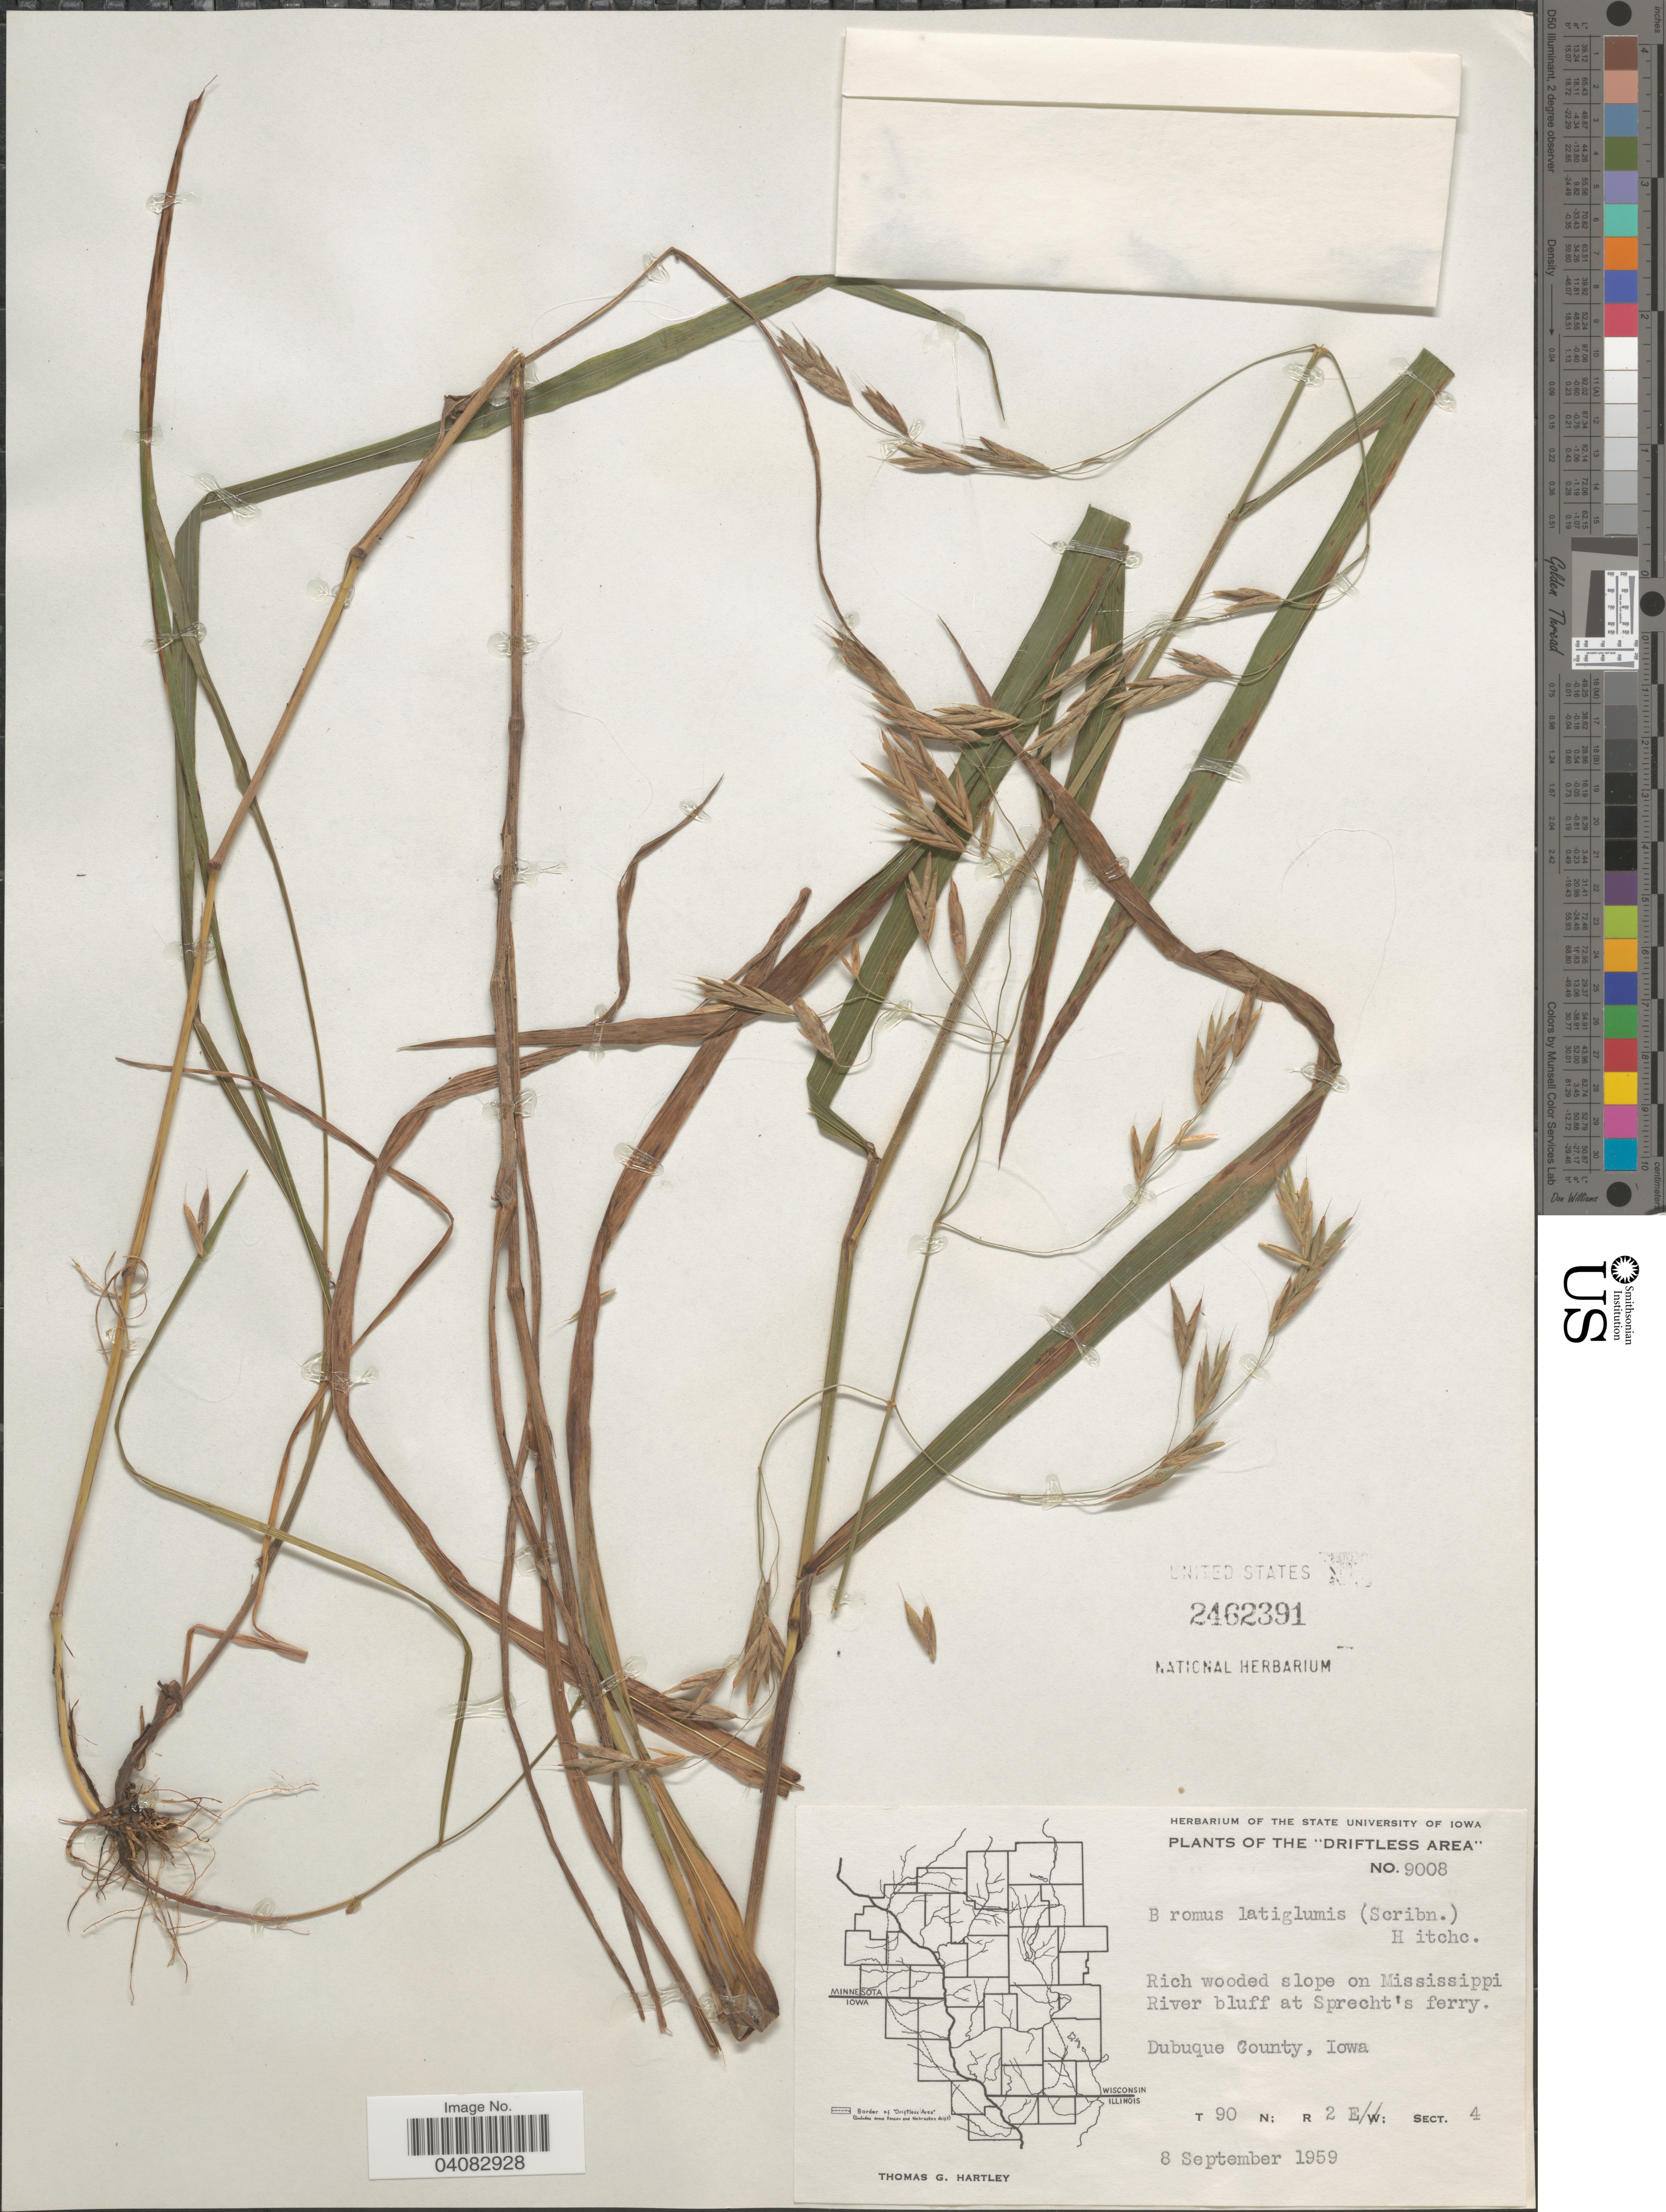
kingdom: Plantae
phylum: Tracheophyta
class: Liliopsida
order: Poales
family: Poaceae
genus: Bromus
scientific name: Bromus latiglumis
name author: (Scribn. ex Shear) Hitchc.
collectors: T. G. Hartley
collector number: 9008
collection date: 1959-09-08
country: United States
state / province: Iowa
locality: Rich wooded slope on Mississippi River bluff at Sprecht's ferry. Dubuque County. "Driftless Area". T 90 N; R 2 E; Sect. 4.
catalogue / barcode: US 2462391